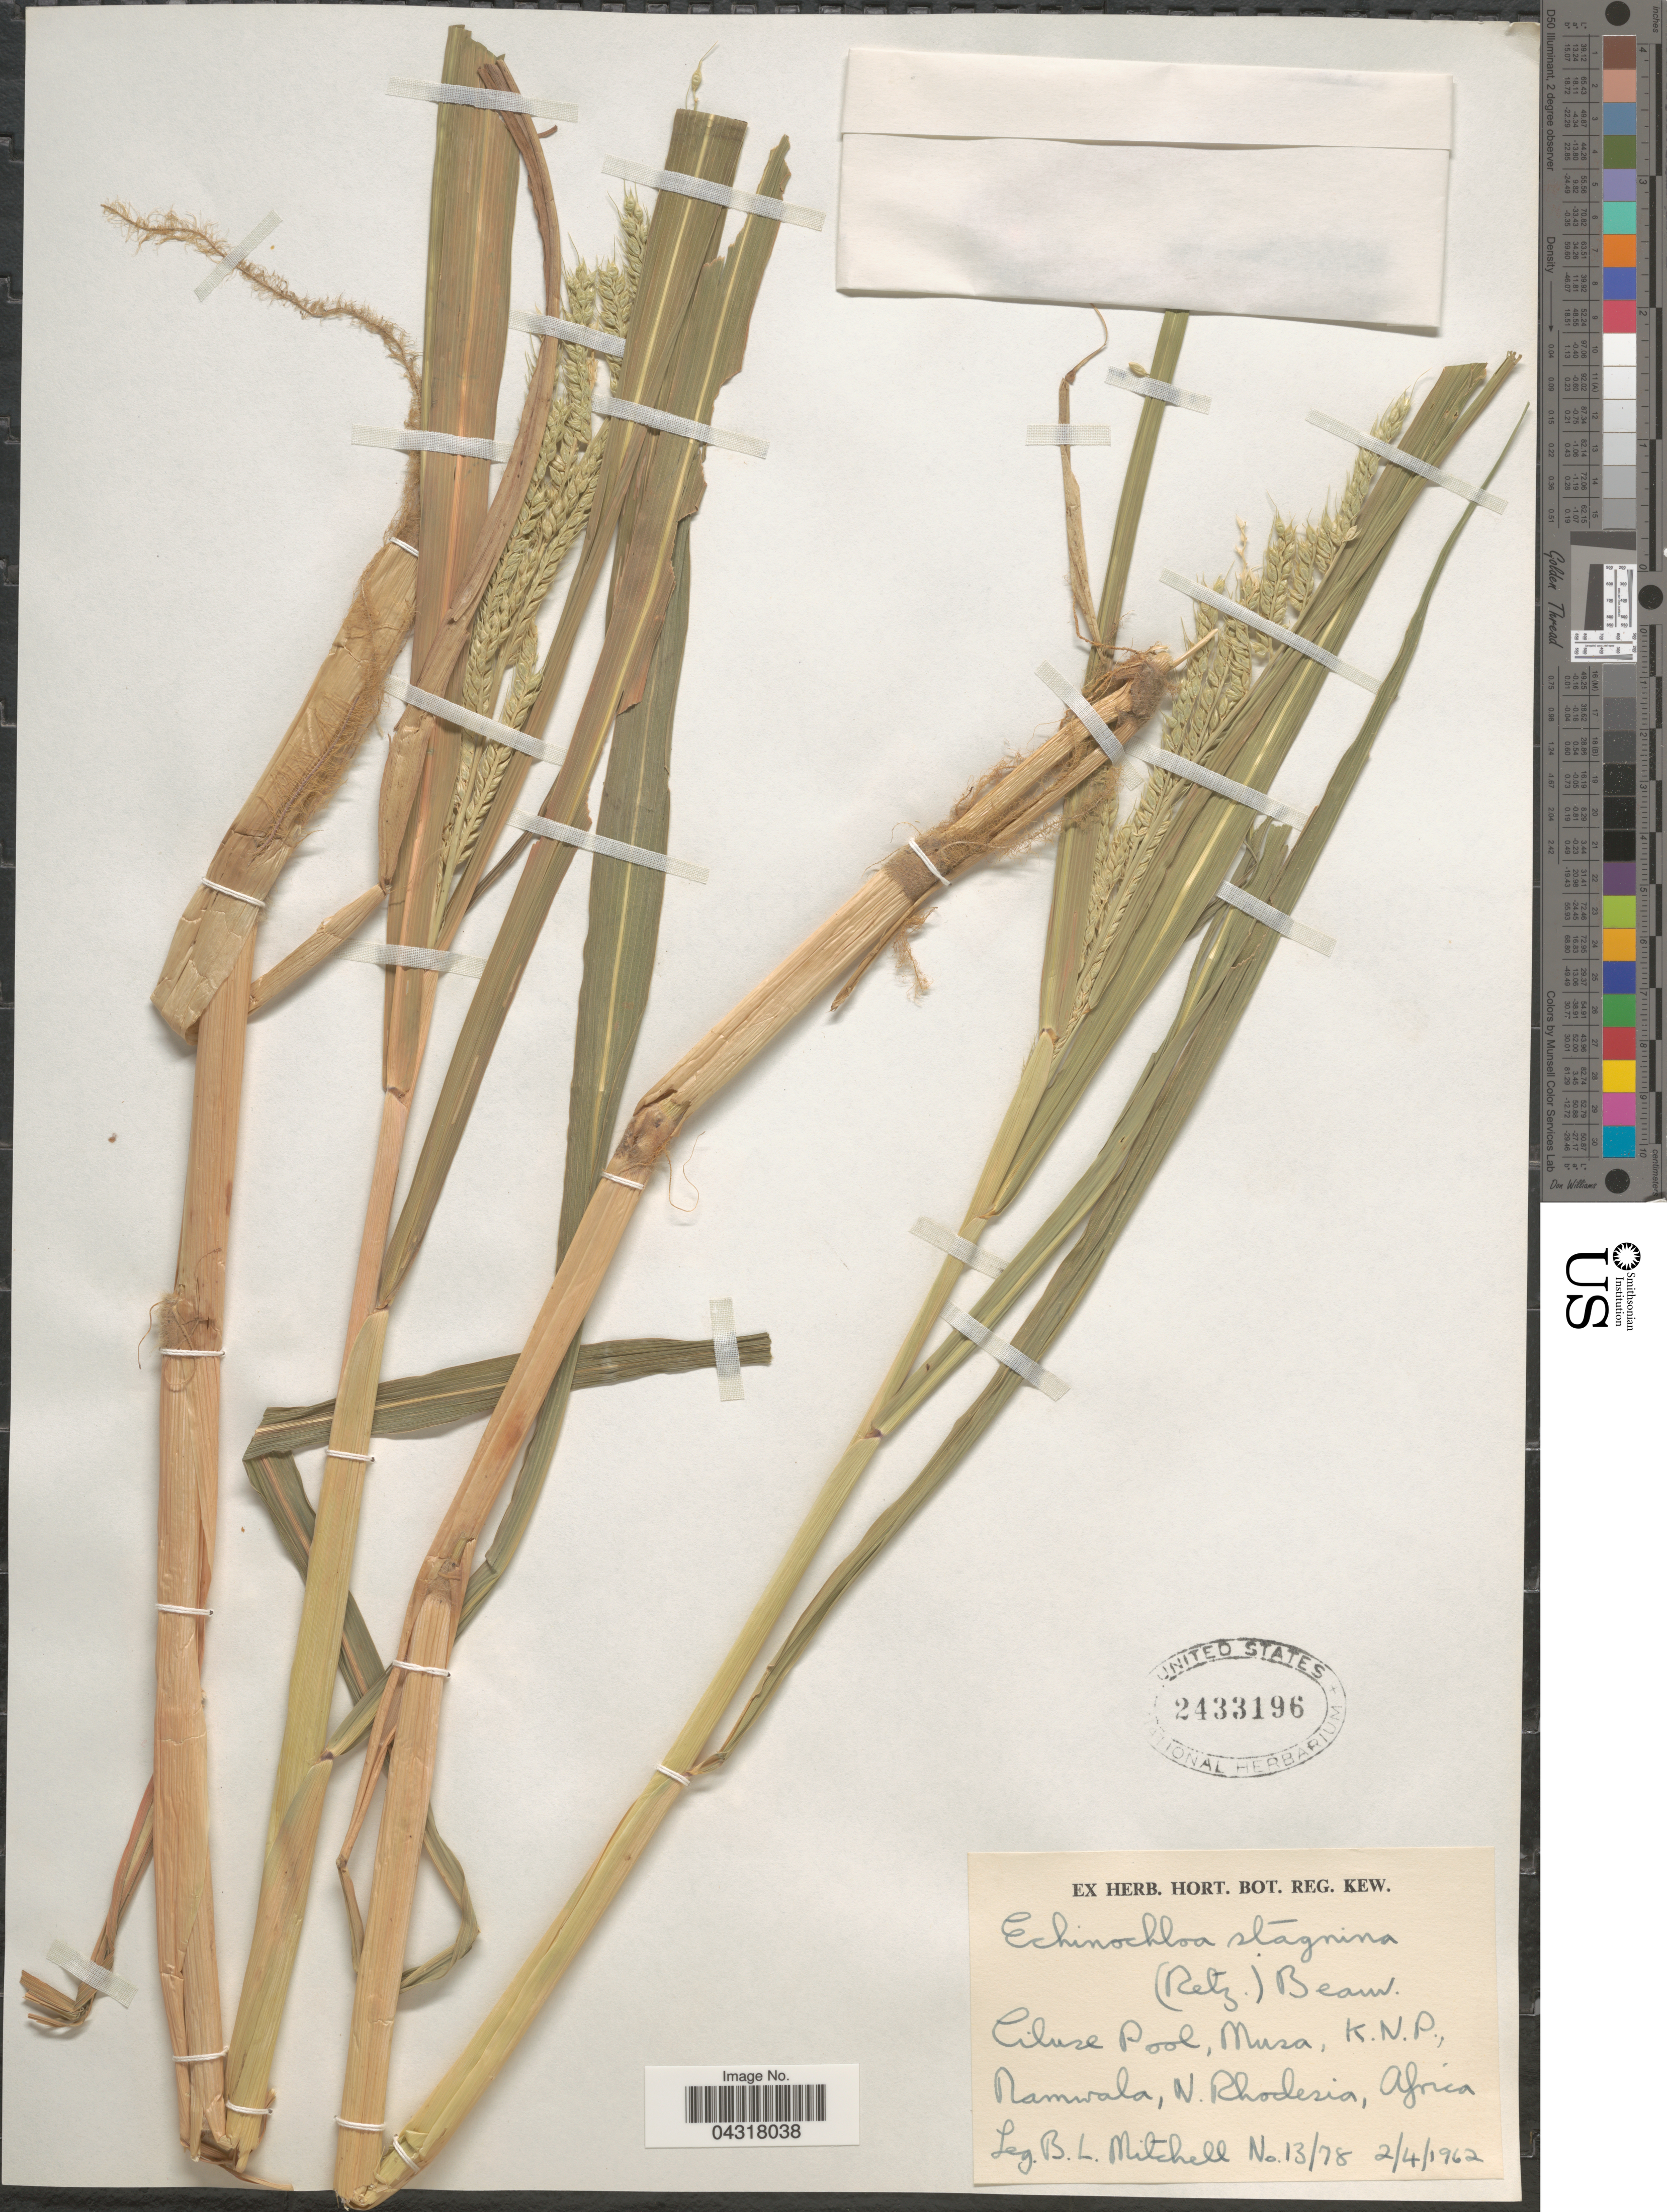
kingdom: Plantae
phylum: Tracheophyta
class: Liliopsida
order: Poales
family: Poaceae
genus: Echinochloa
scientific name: Echinochloa stagnina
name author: (Retz.) P. Beauv.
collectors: B. Mitchell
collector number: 13/78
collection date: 1962-04-02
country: Zambia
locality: Ciluse Pool, Musa, K.N.P., Namwala, N. Rhodesia.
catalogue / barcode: US 2433196